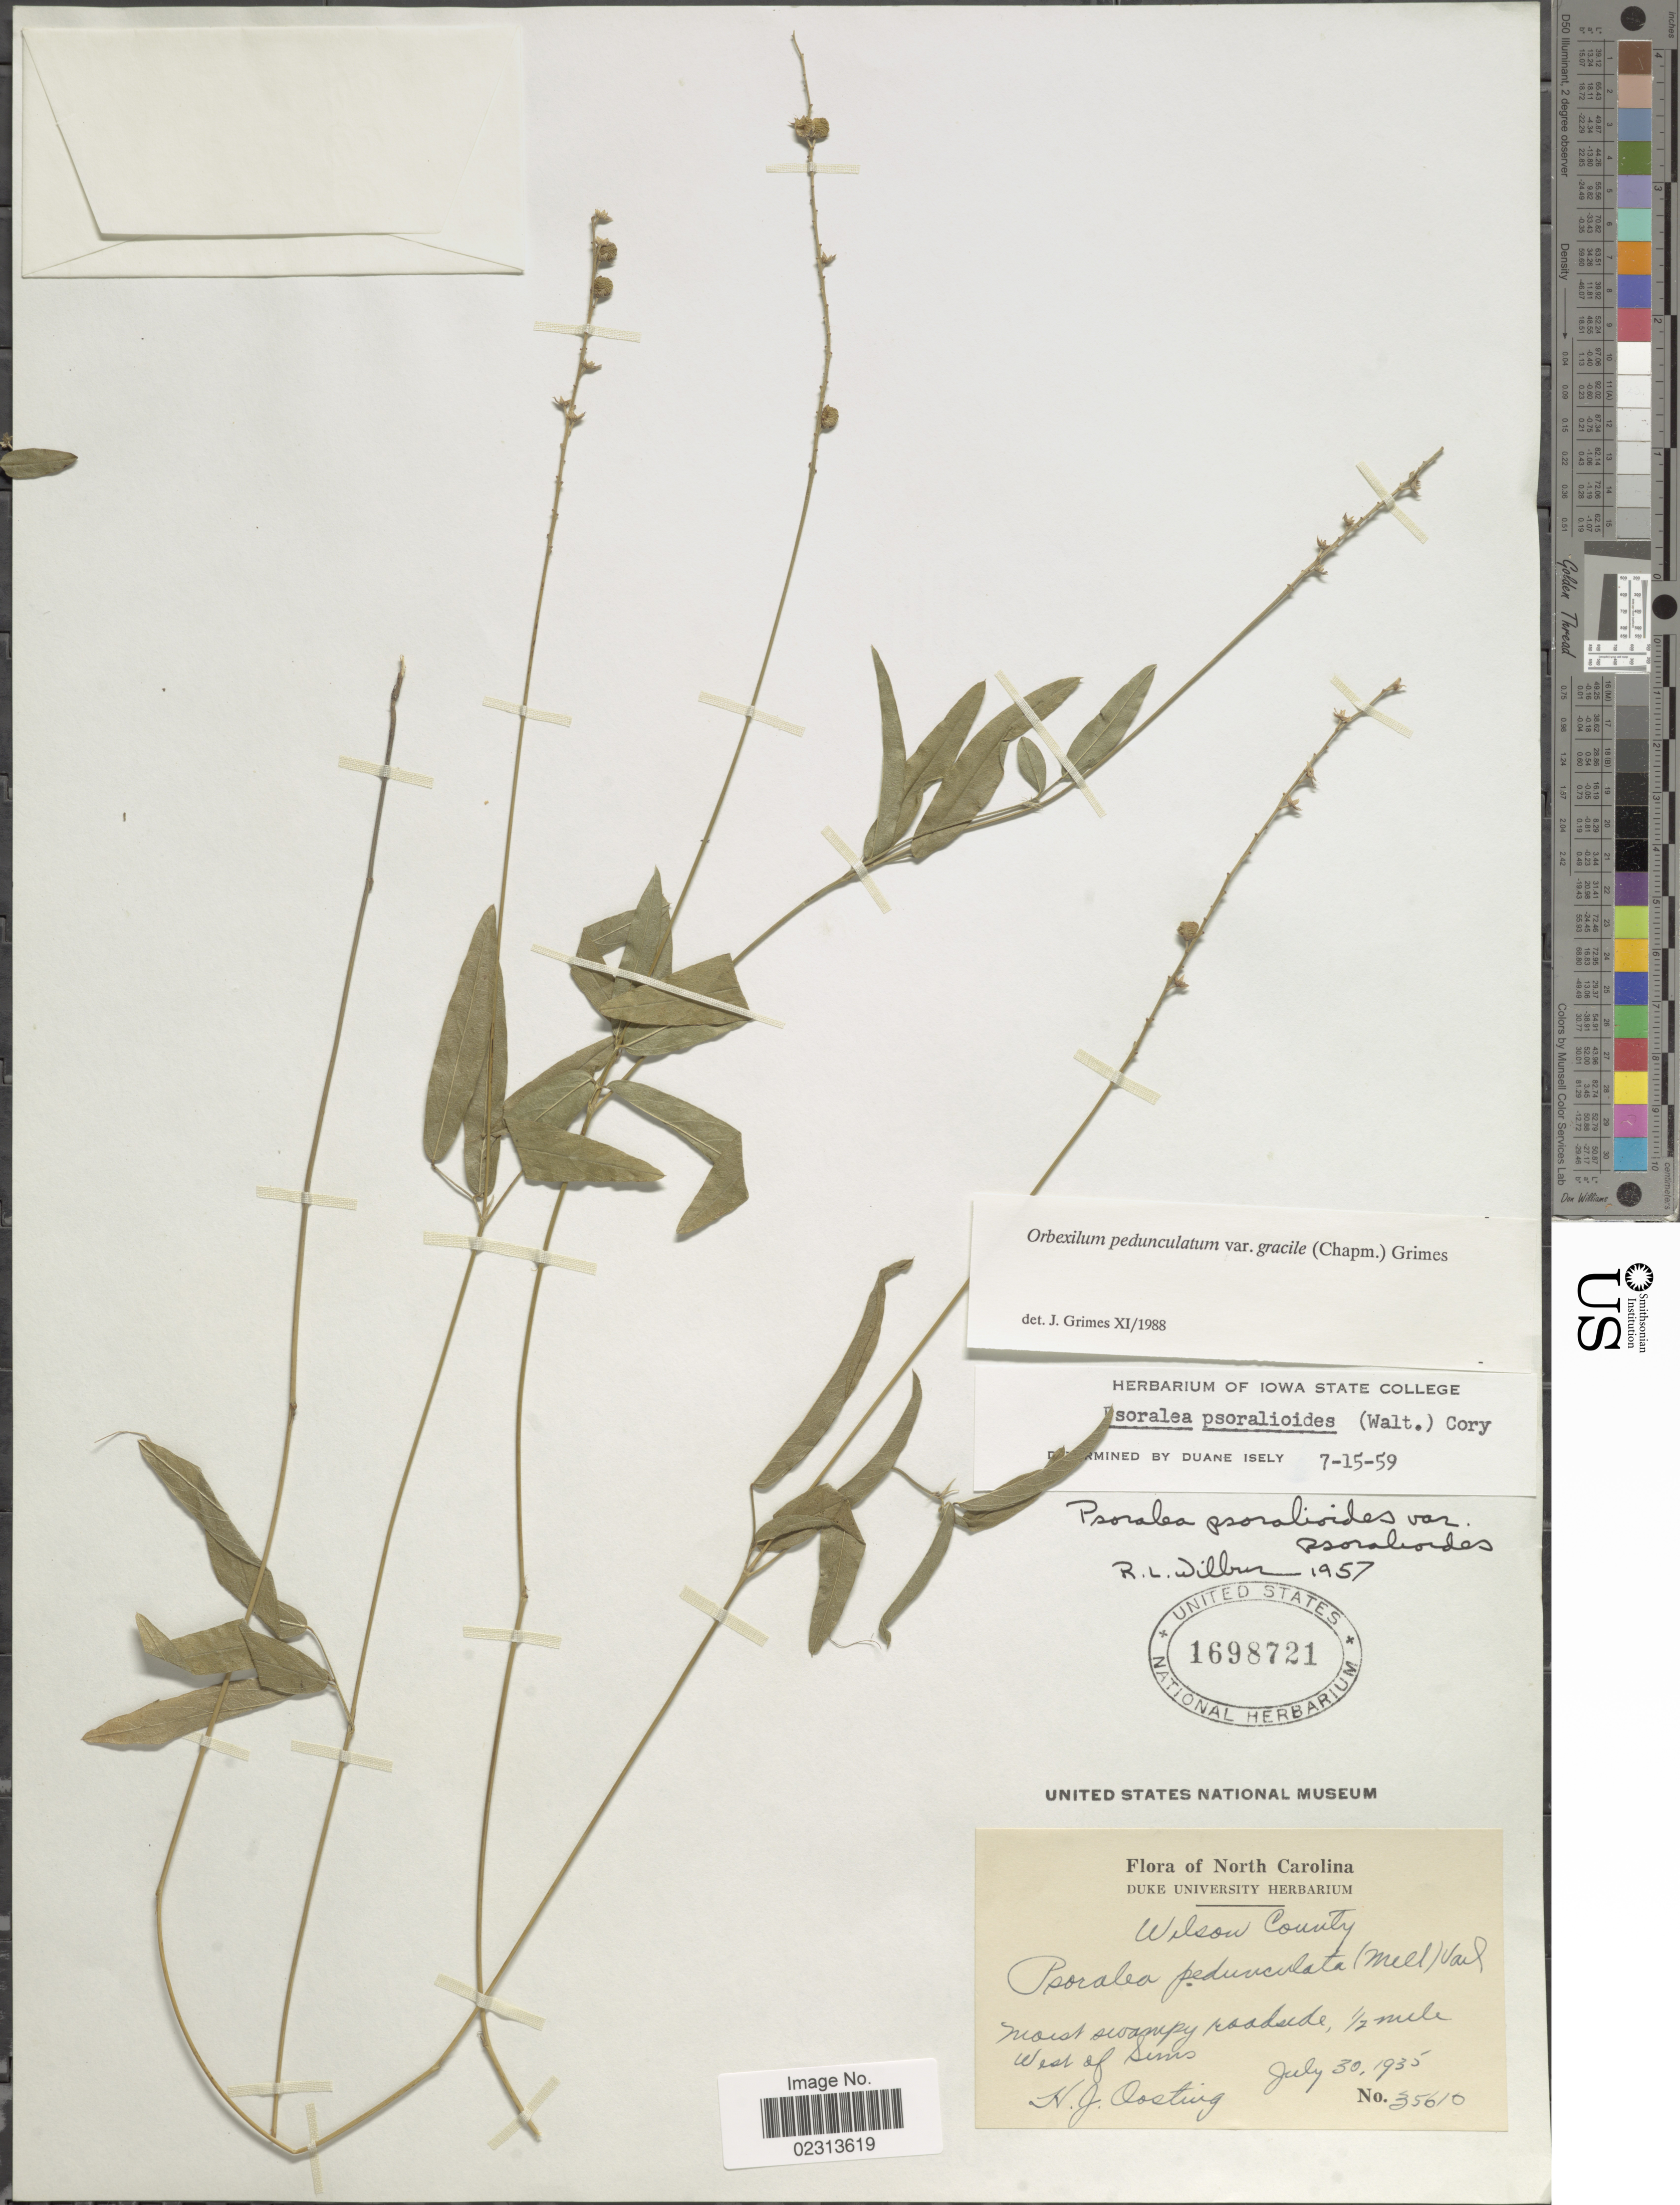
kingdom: Plantae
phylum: Tracheophyta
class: Magnoliopsida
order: Fabales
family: Fabaceae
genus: Orbexilum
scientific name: Orbexilum pedunculatum var. gracile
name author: (Torr. & A. Gray) J.W. Grimes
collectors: H. Oosting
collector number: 35610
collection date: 1935-07-30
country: United States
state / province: North Carolina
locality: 1/2 mile west of Sims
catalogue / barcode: US 1698721